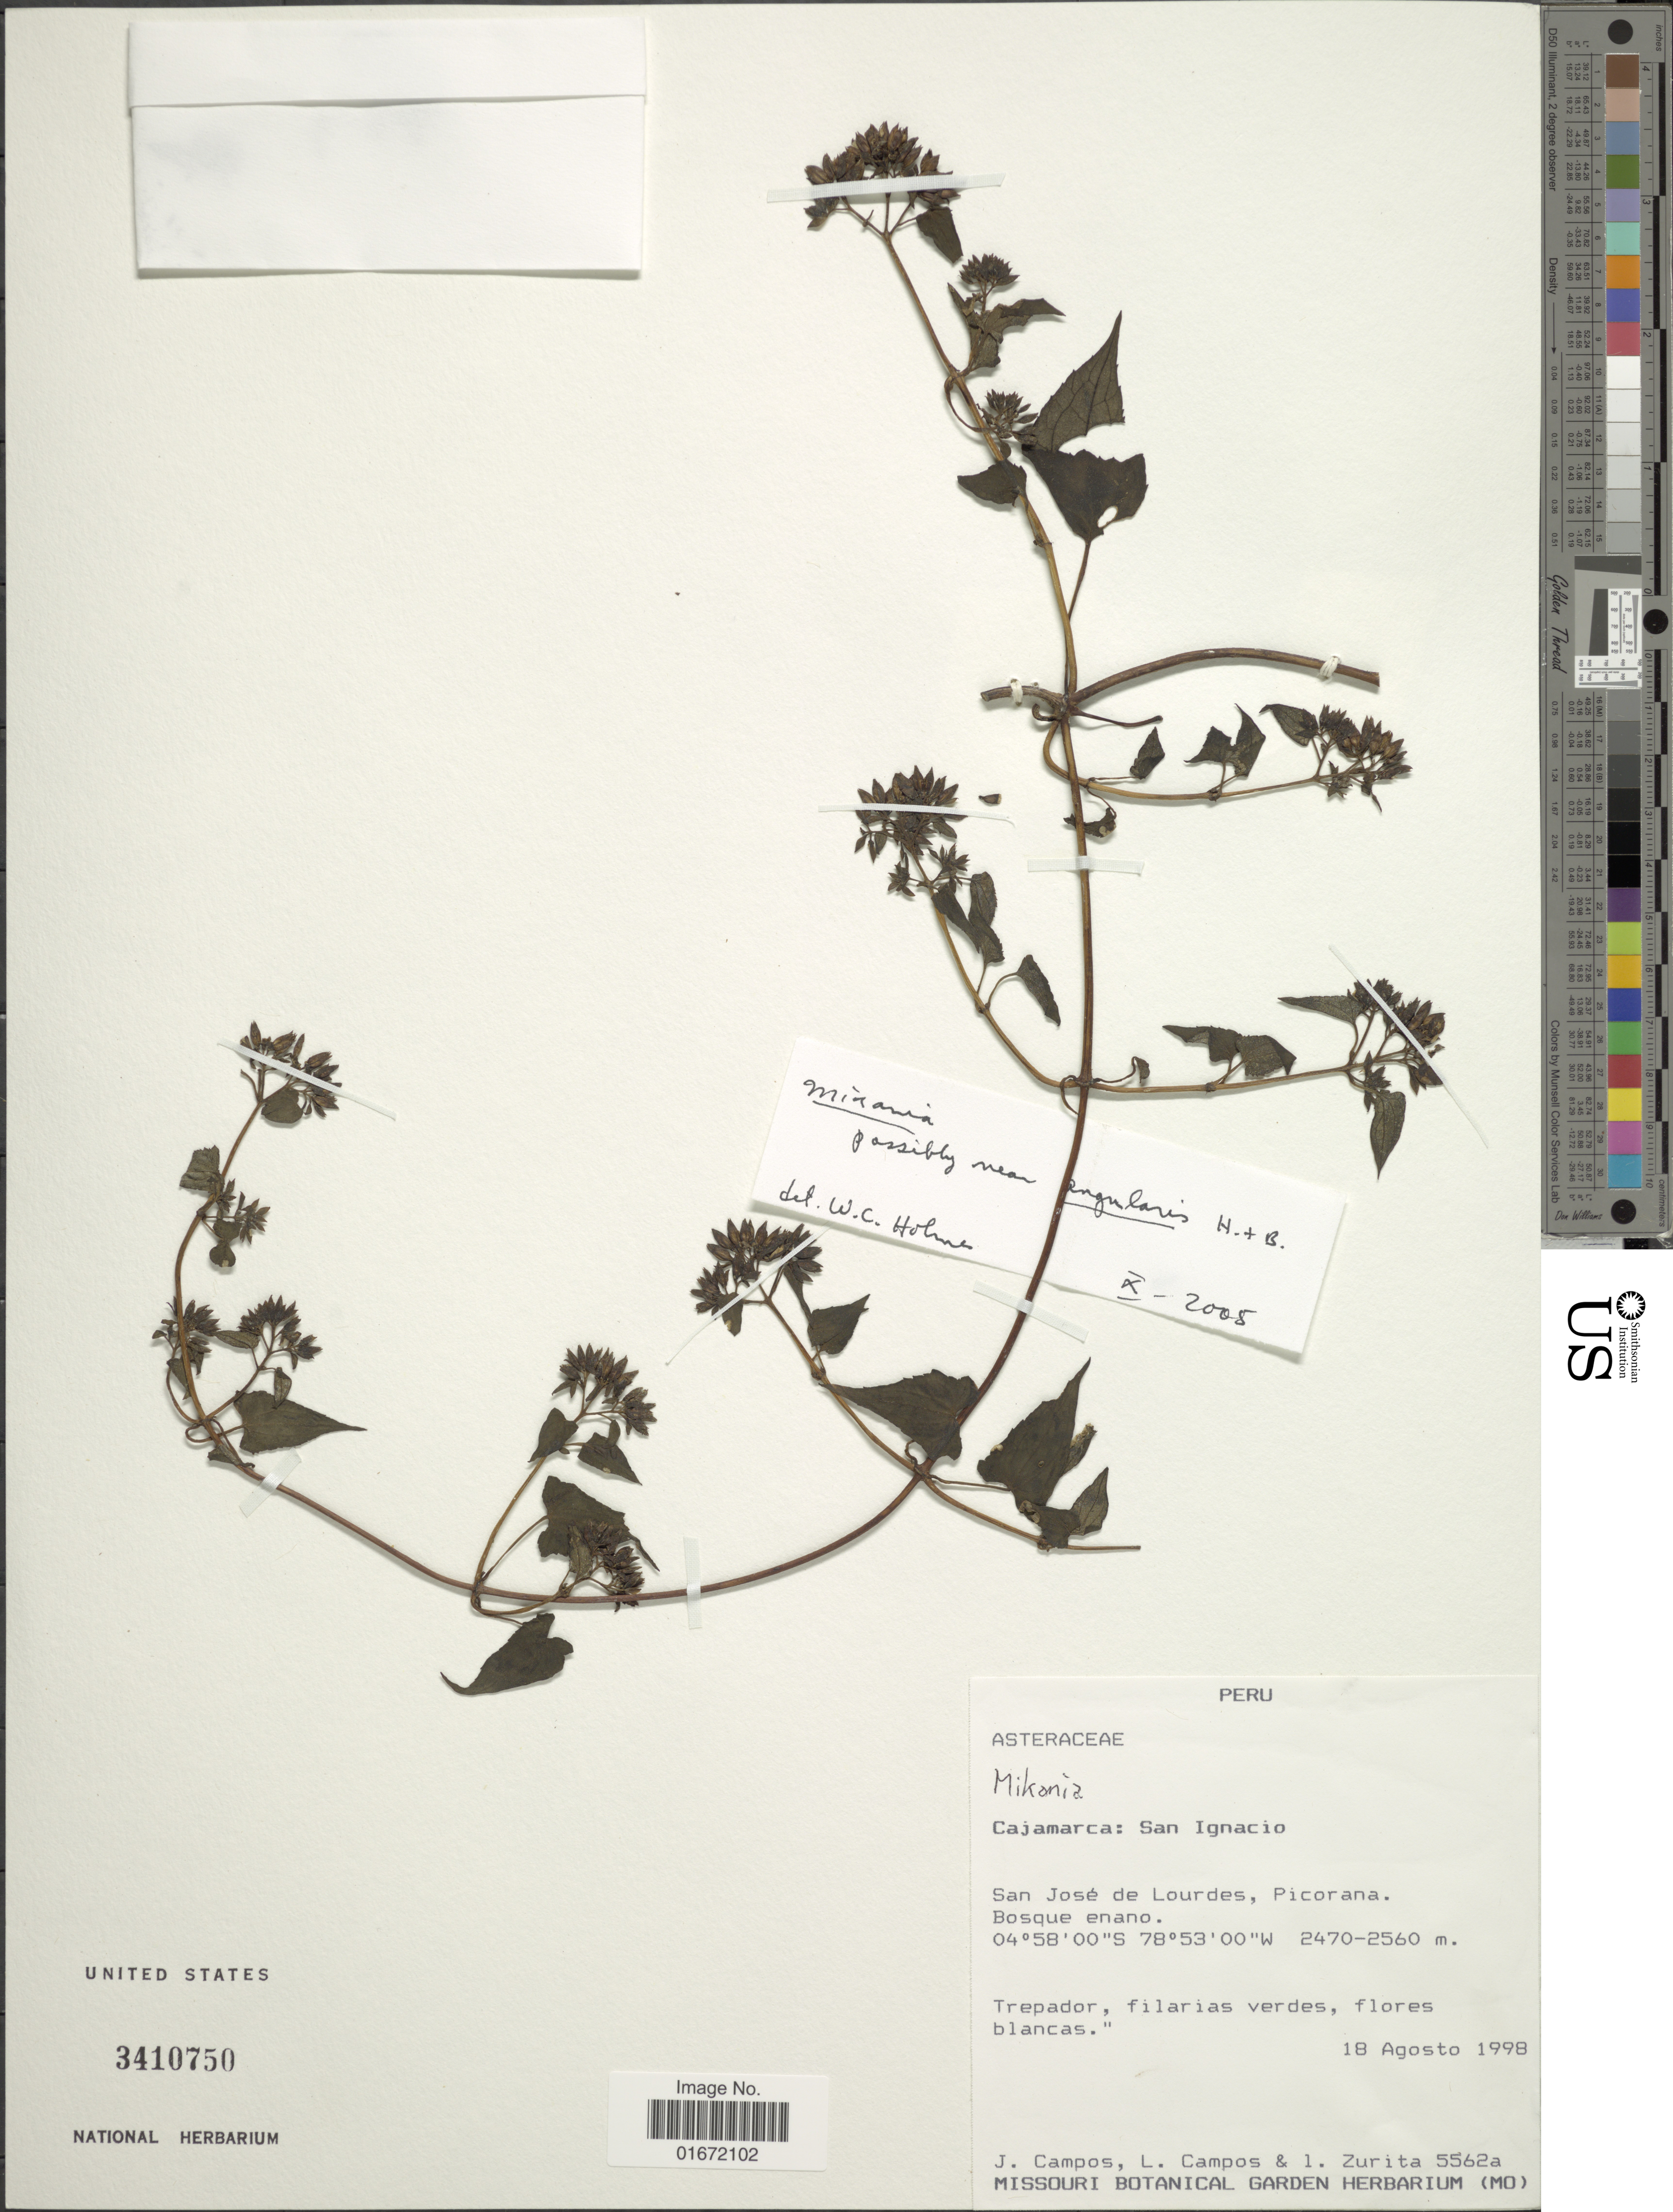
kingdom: Plantae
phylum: Tracheophyta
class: Magnoliopsida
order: Asterales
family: Asteraceae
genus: Mikania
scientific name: Mikania angularis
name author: Humb. & Bonpl.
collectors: J. Campos, L. Campos & L. Zurita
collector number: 5562a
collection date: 1998-08-18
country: Peru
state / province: Cajamarca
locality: Cajamarca: San Ignacio. San José de Lourdes, Picorana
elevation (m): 2470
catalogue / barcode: US 3410750